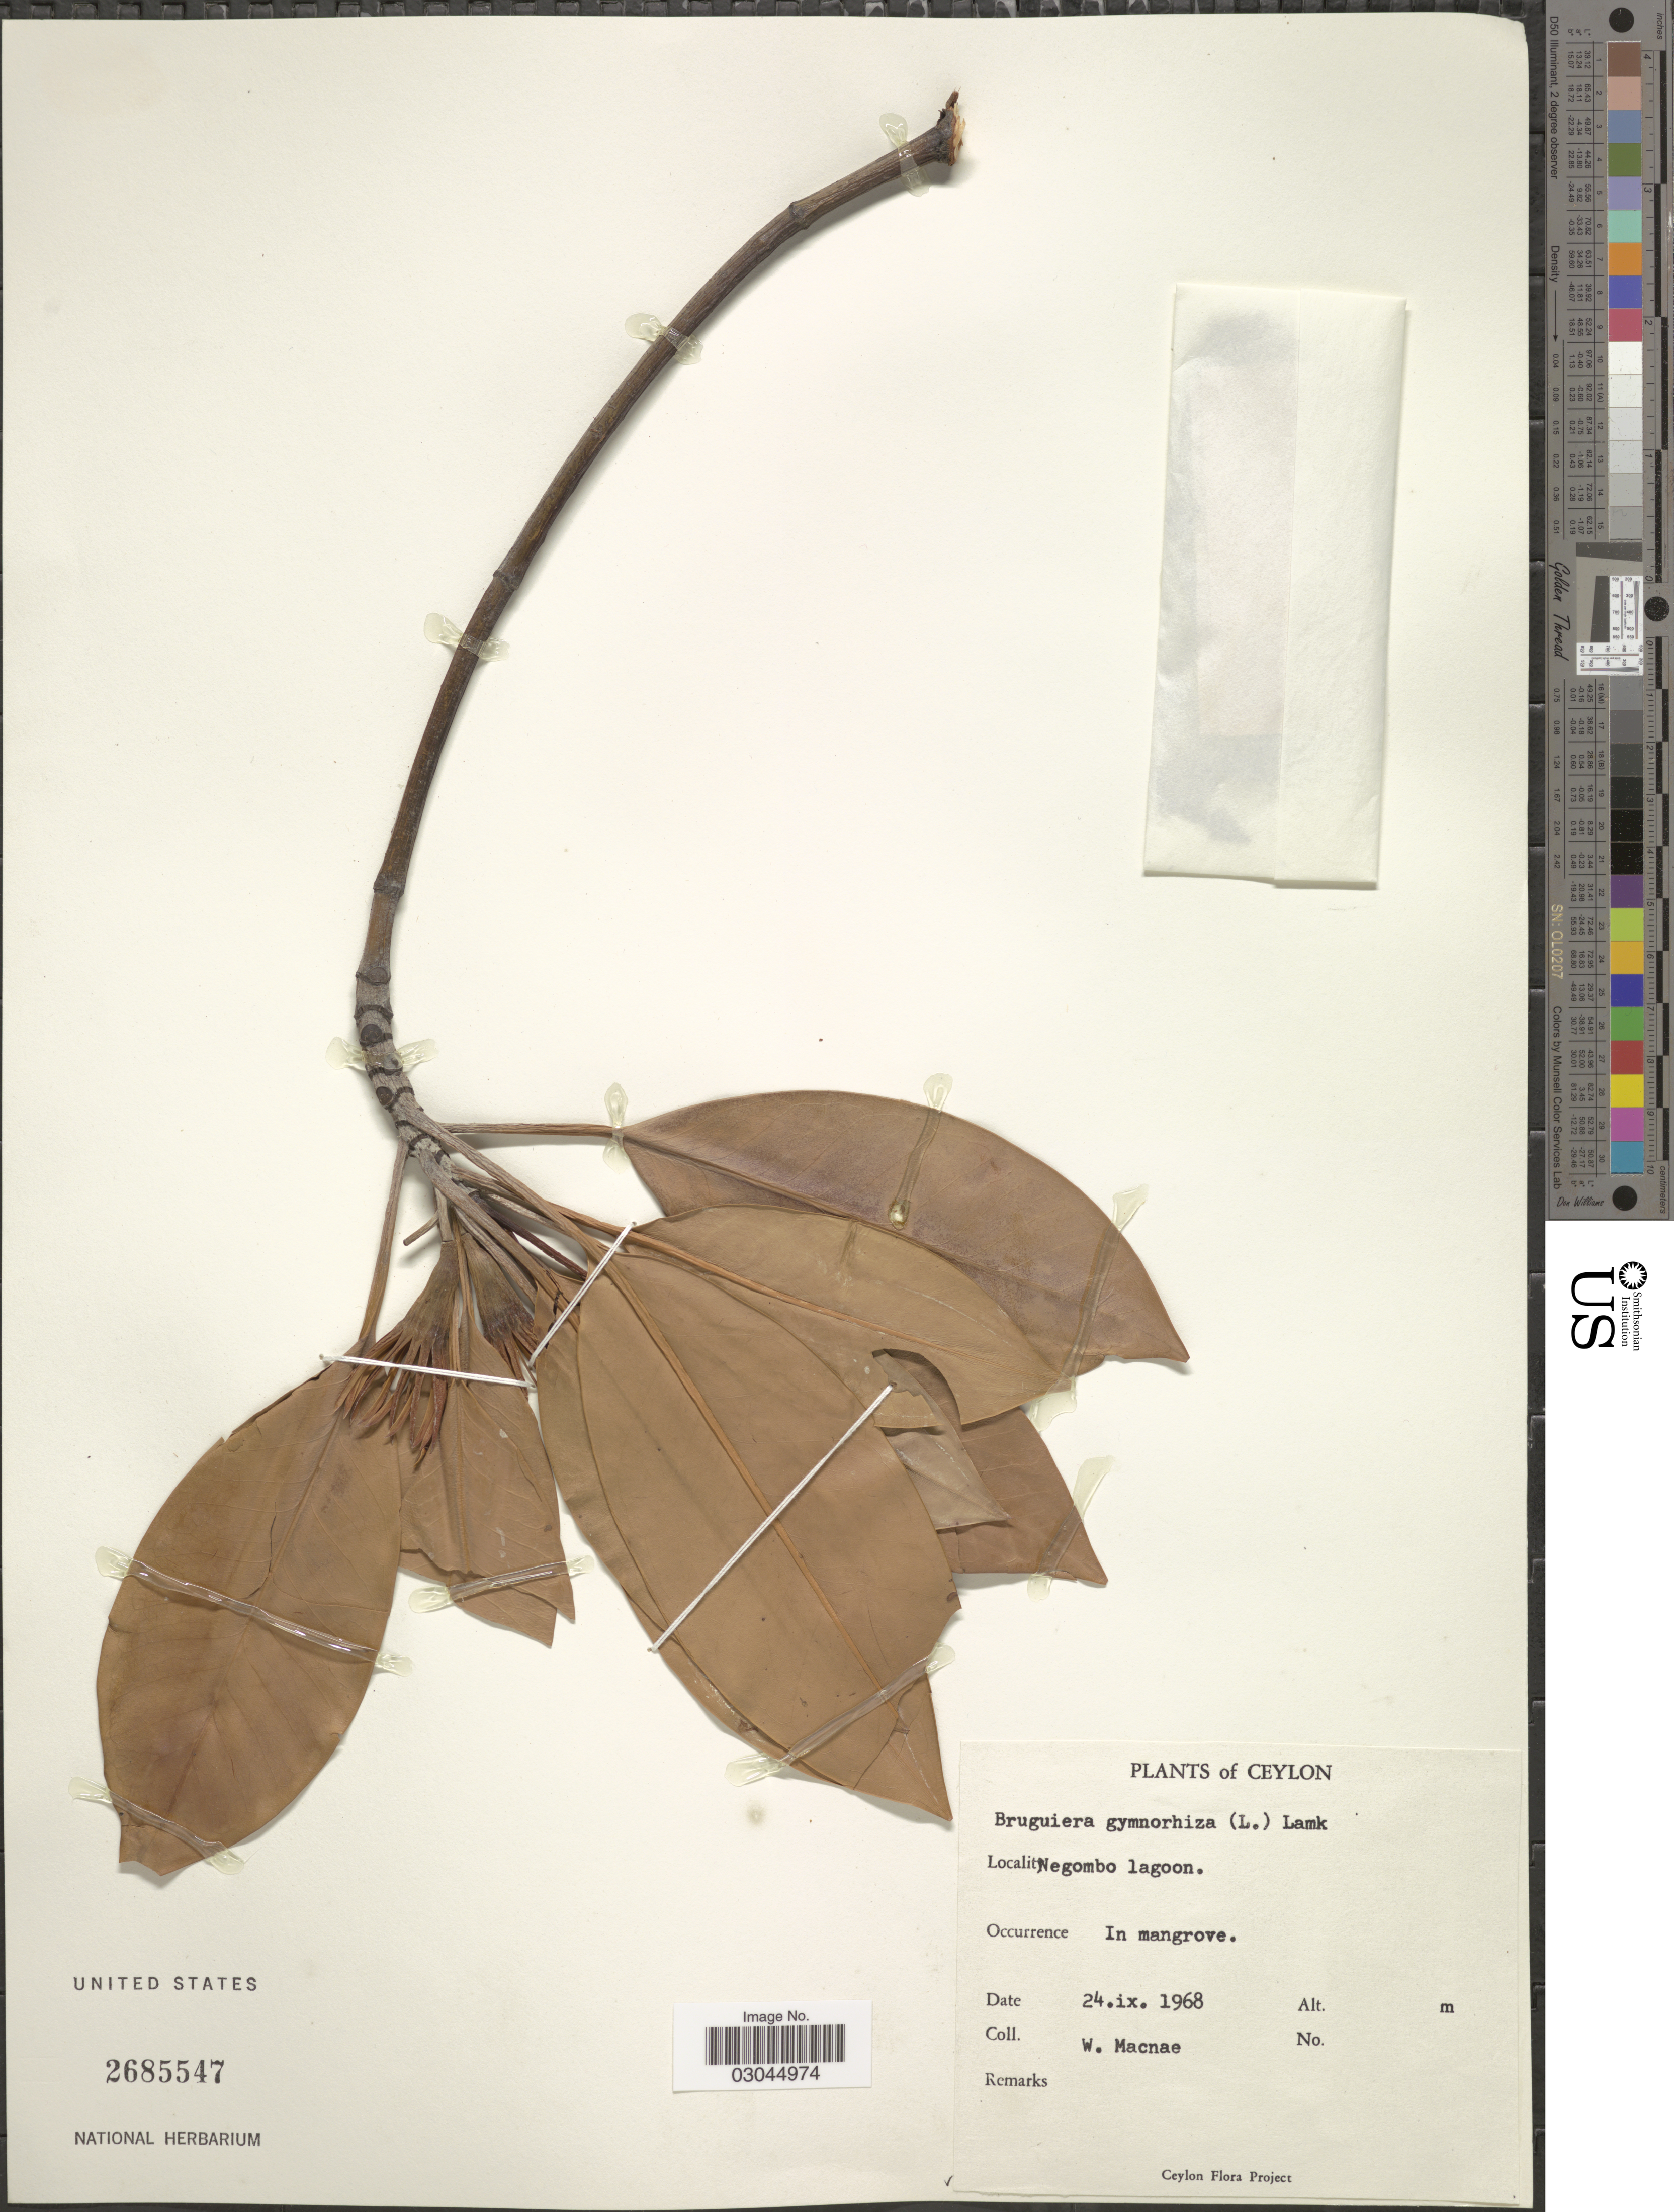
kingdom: Plantae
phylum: Tracheophyta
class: Magnoliopsida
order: Malpighiales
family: Rhizophoraceae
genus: Bruguiera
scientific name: Bruguiera gymnorhiza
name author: (L.) Savigny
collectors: W. MacNae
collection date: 1968-09-24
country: Sri Lanka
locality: Ceylon, Negombo lagoon.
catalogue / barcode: US 2685547